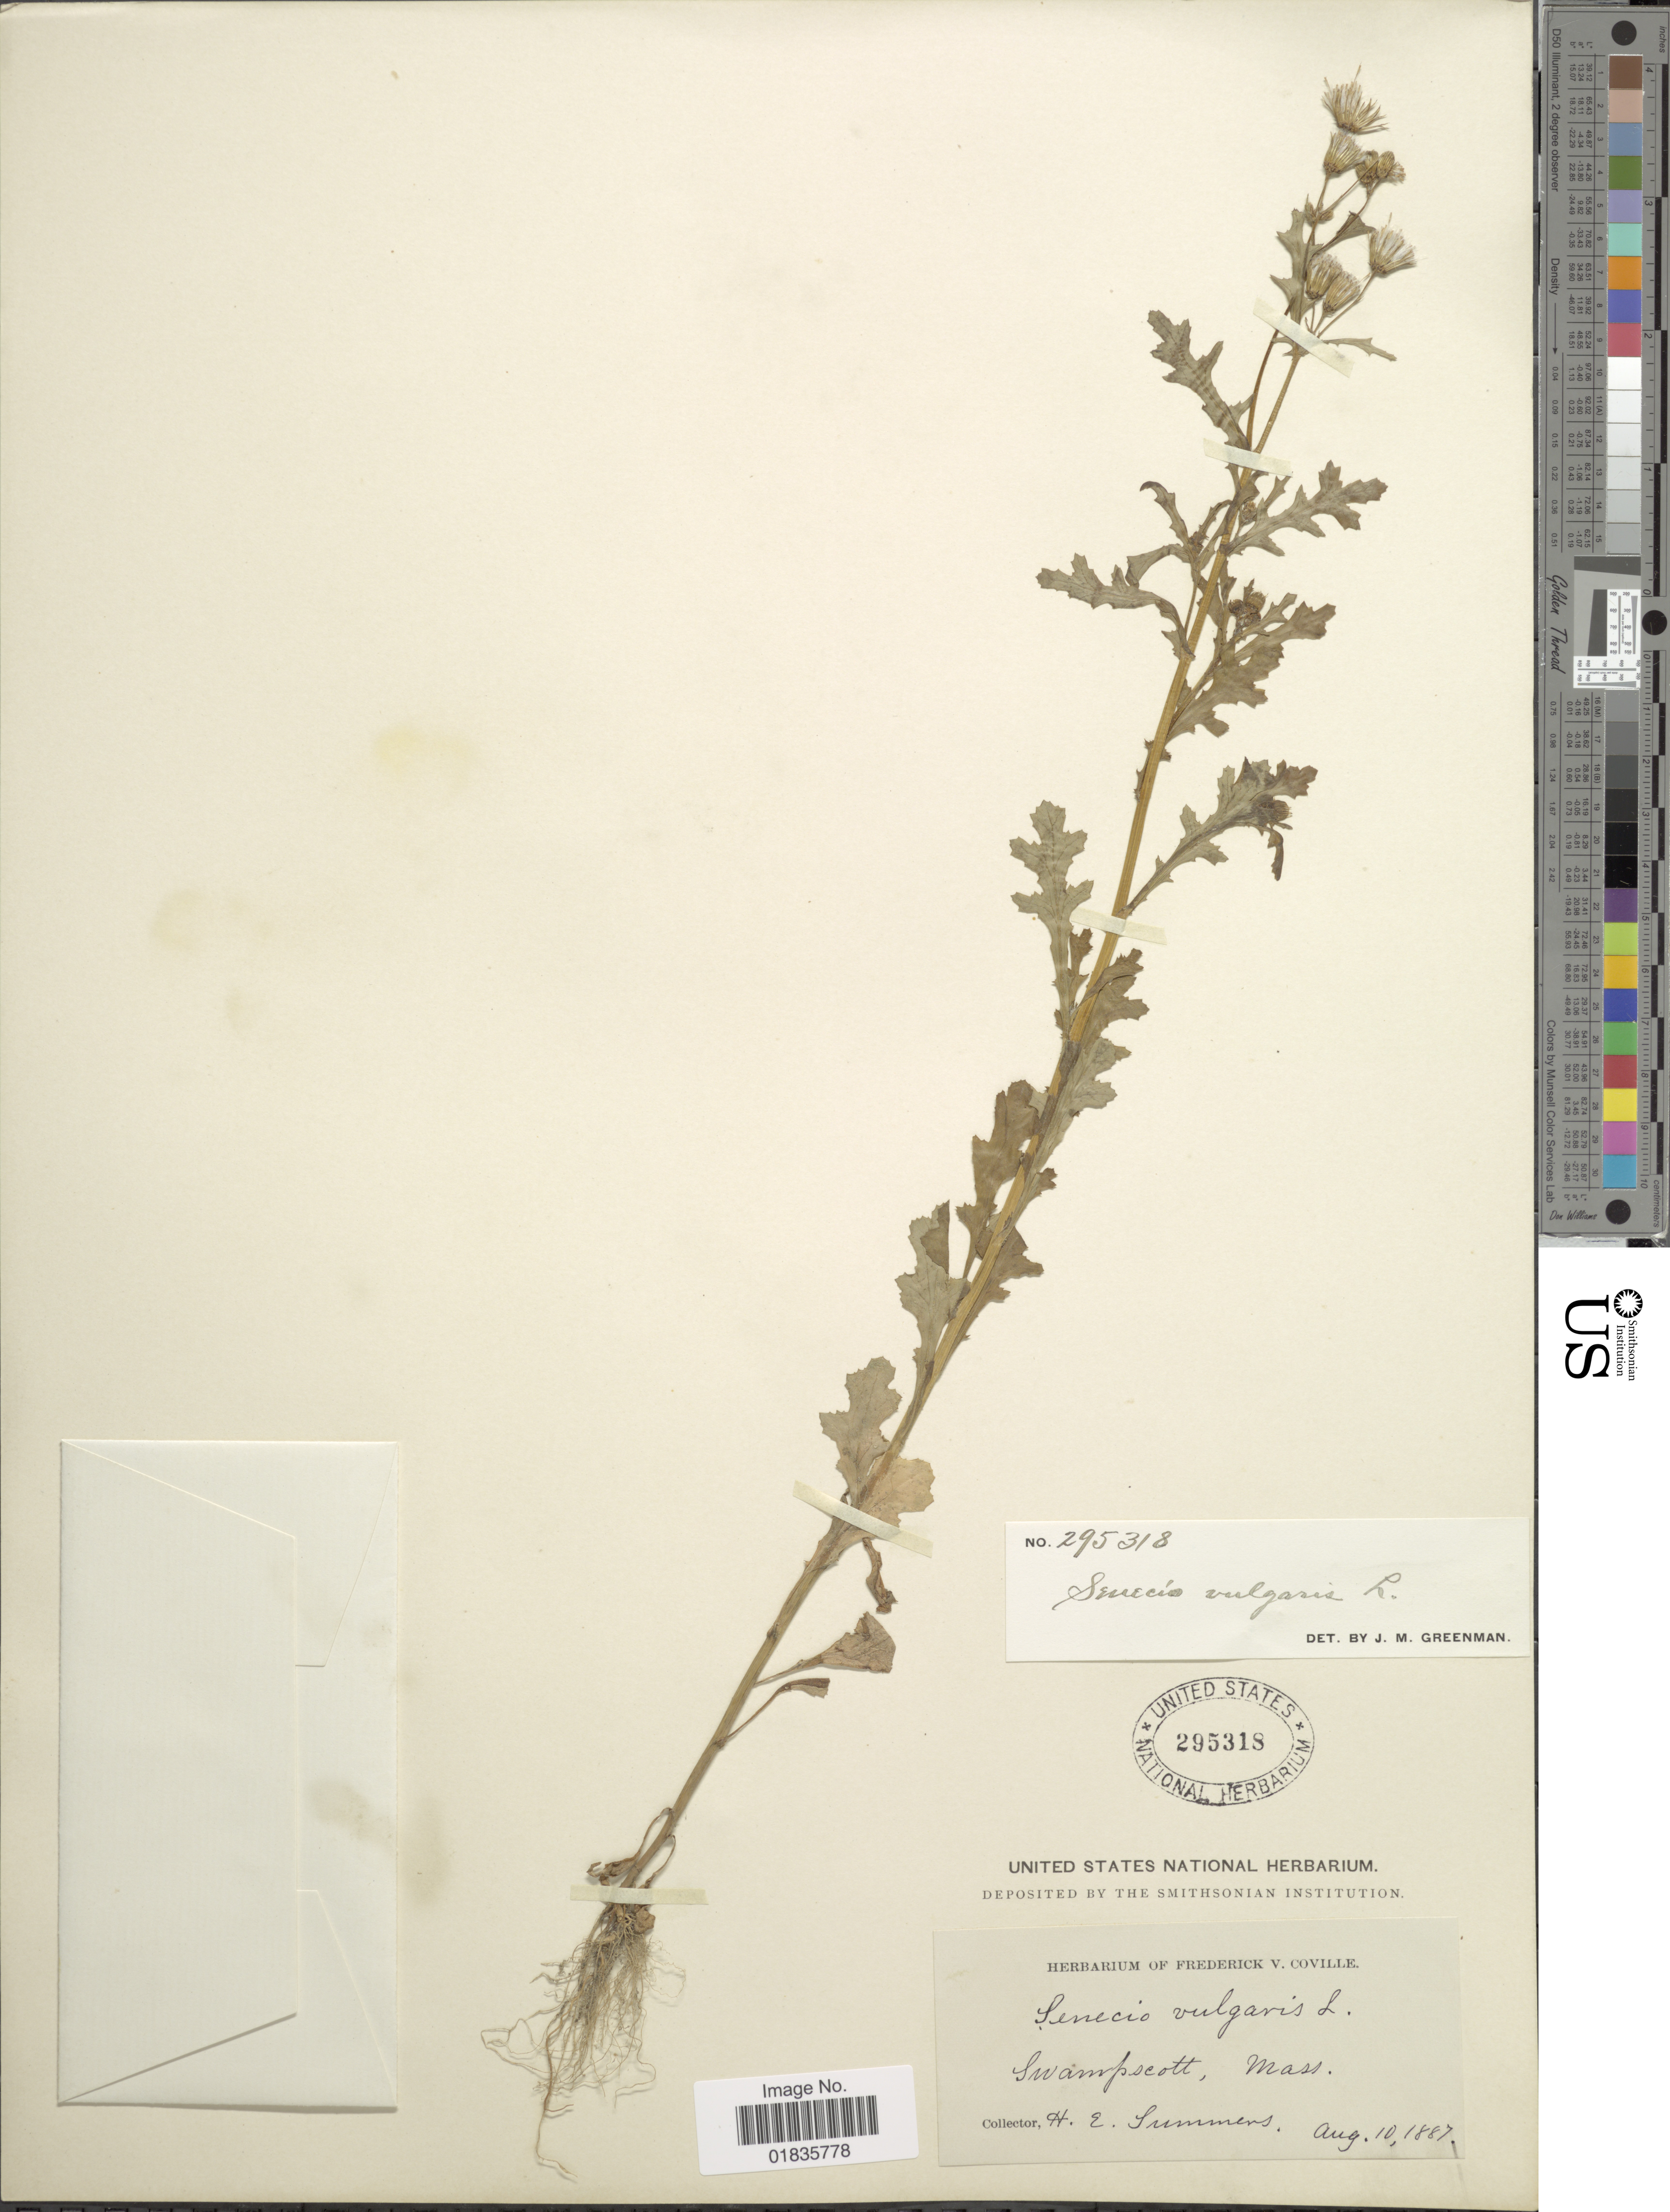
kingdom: Plantae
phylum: Tracheophyta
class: Magnoliopsida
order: Asterales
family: Asteraceae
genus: Senecio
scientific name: Senecio vulgaris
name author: L.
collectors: H. Summers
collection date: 1887-08-10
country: United States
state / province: Massachusetts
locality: Swampscott,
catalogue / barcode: US 295318